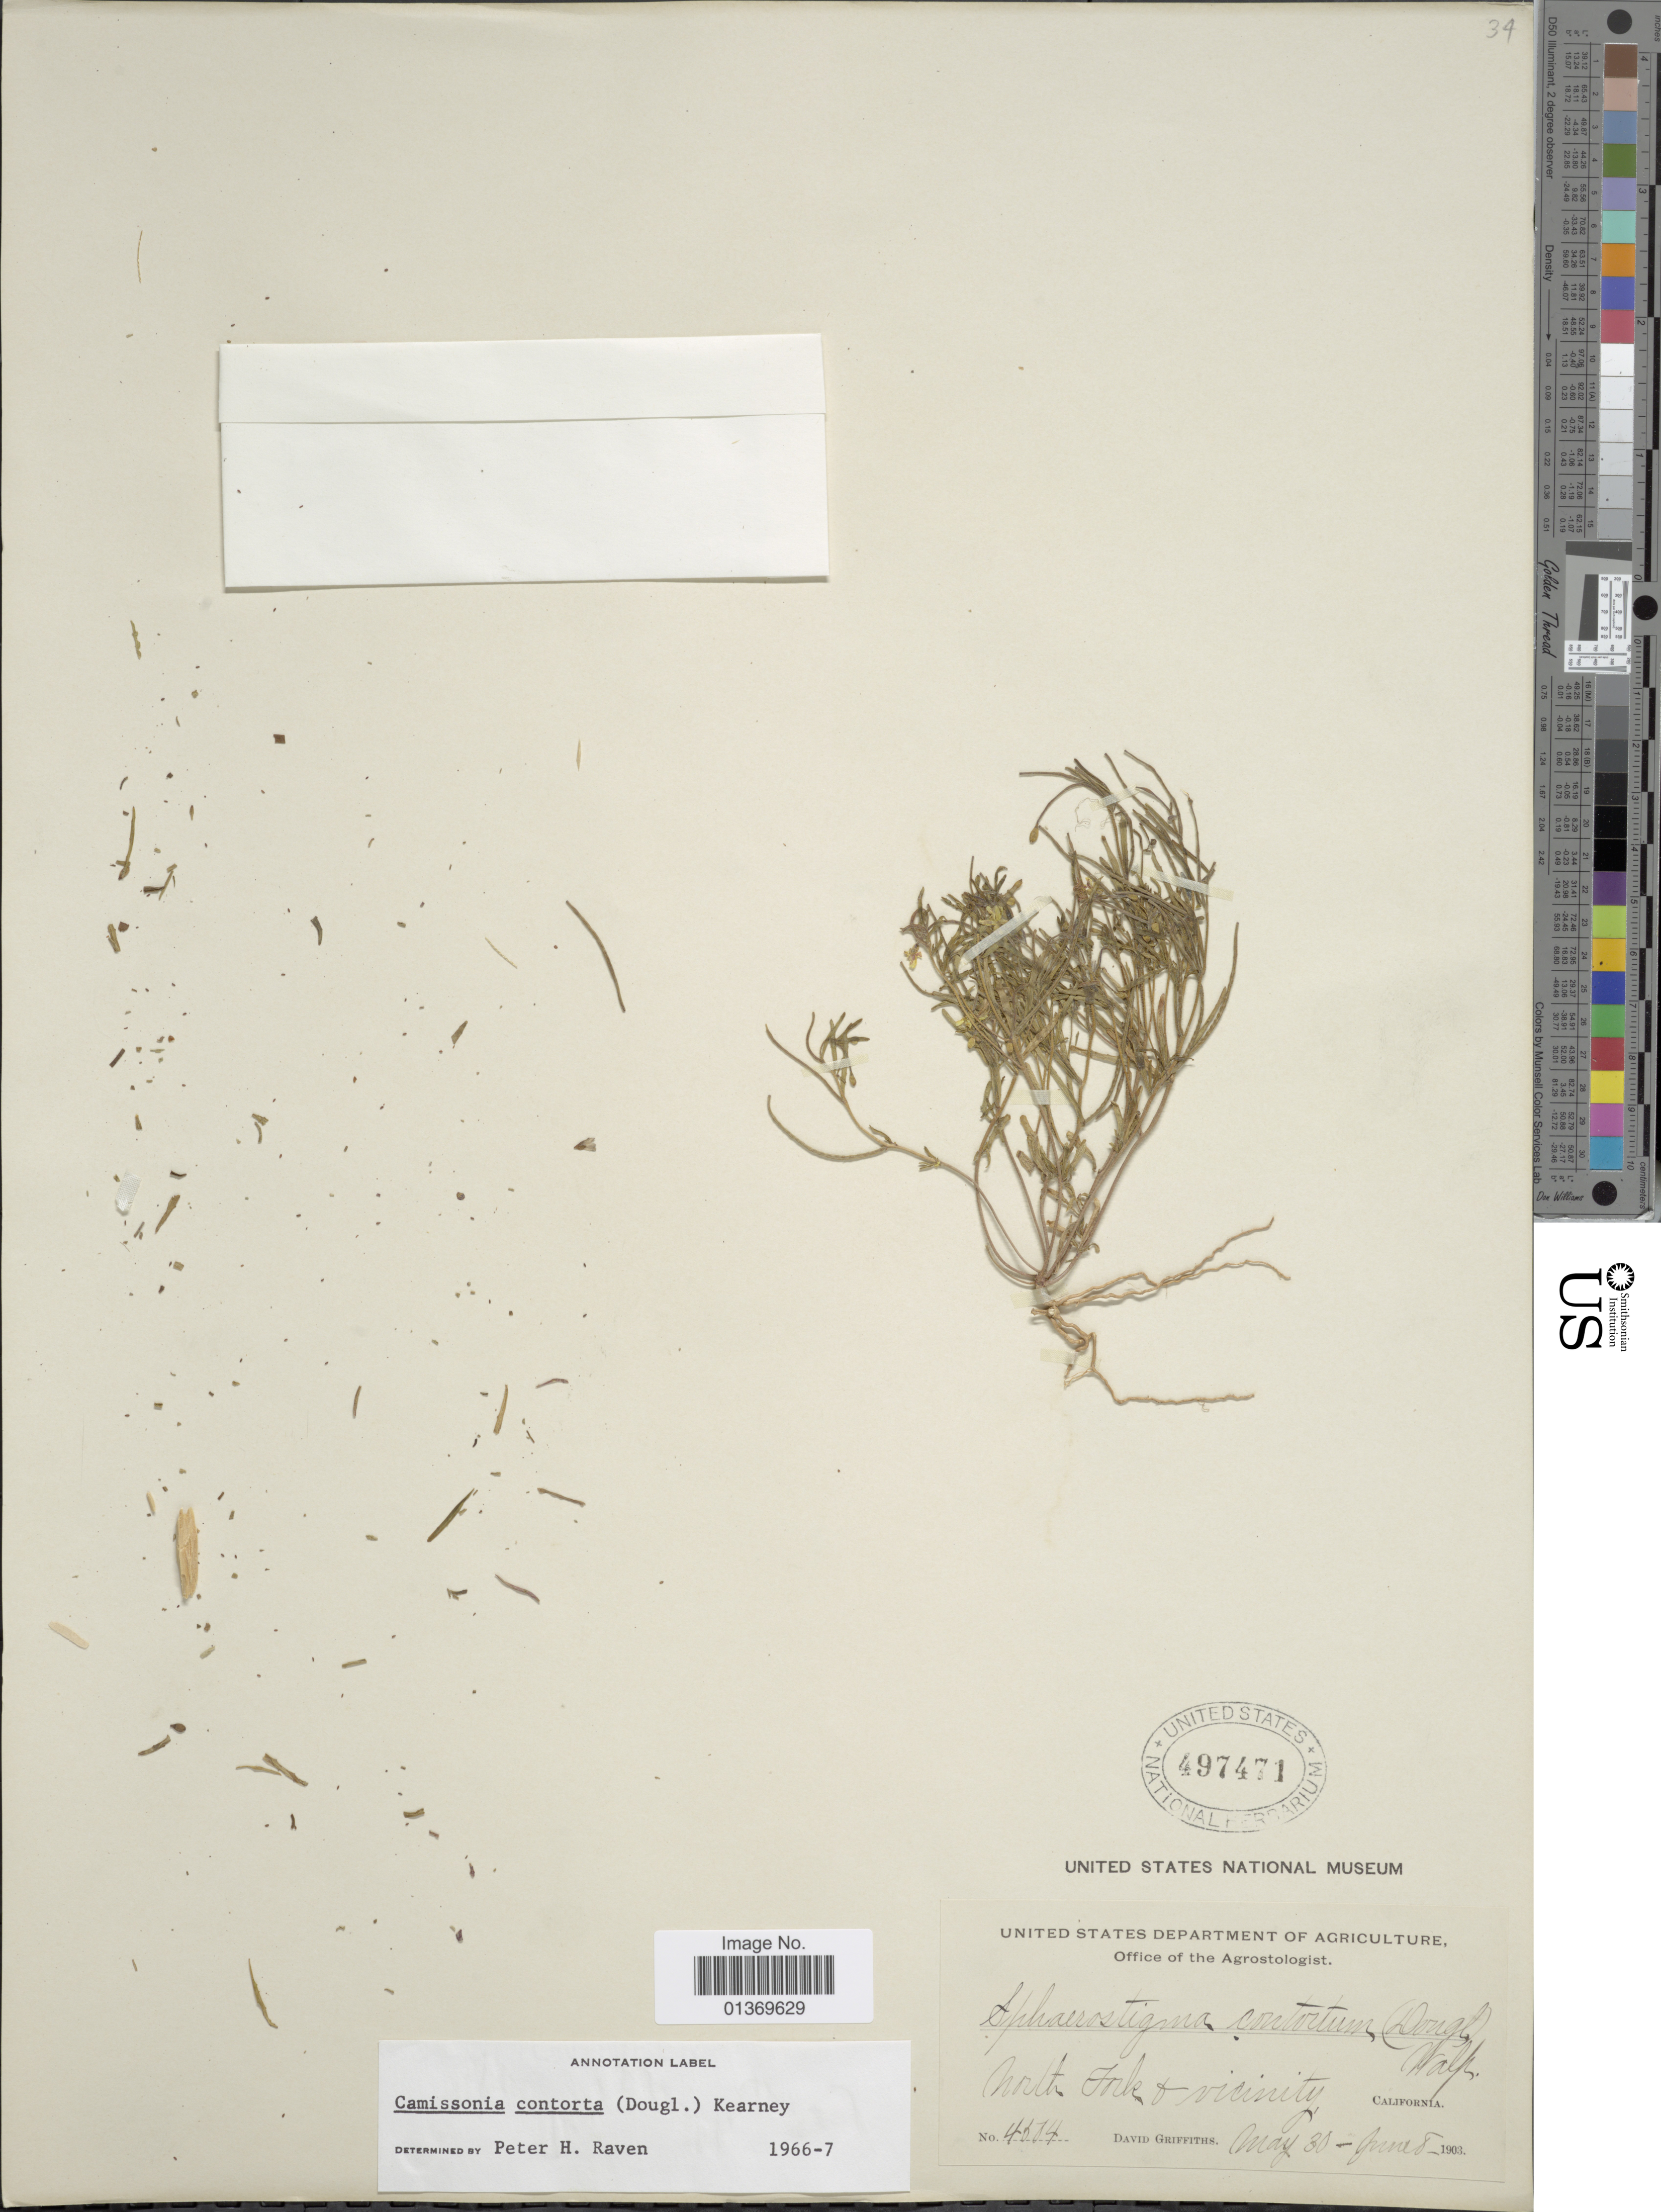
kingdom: Plantae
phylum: Tracheophyta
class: Magnoliopsida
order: Myrtales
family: Onagraceae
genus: Camissonia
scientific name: Camissonia contorta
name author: (Douglas) Kearney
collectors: D. Griffiths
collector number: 4674*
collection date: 1903-05-30/1903-06-08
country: United States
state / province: California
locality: North Fork & vicinity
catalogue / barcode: US 497471